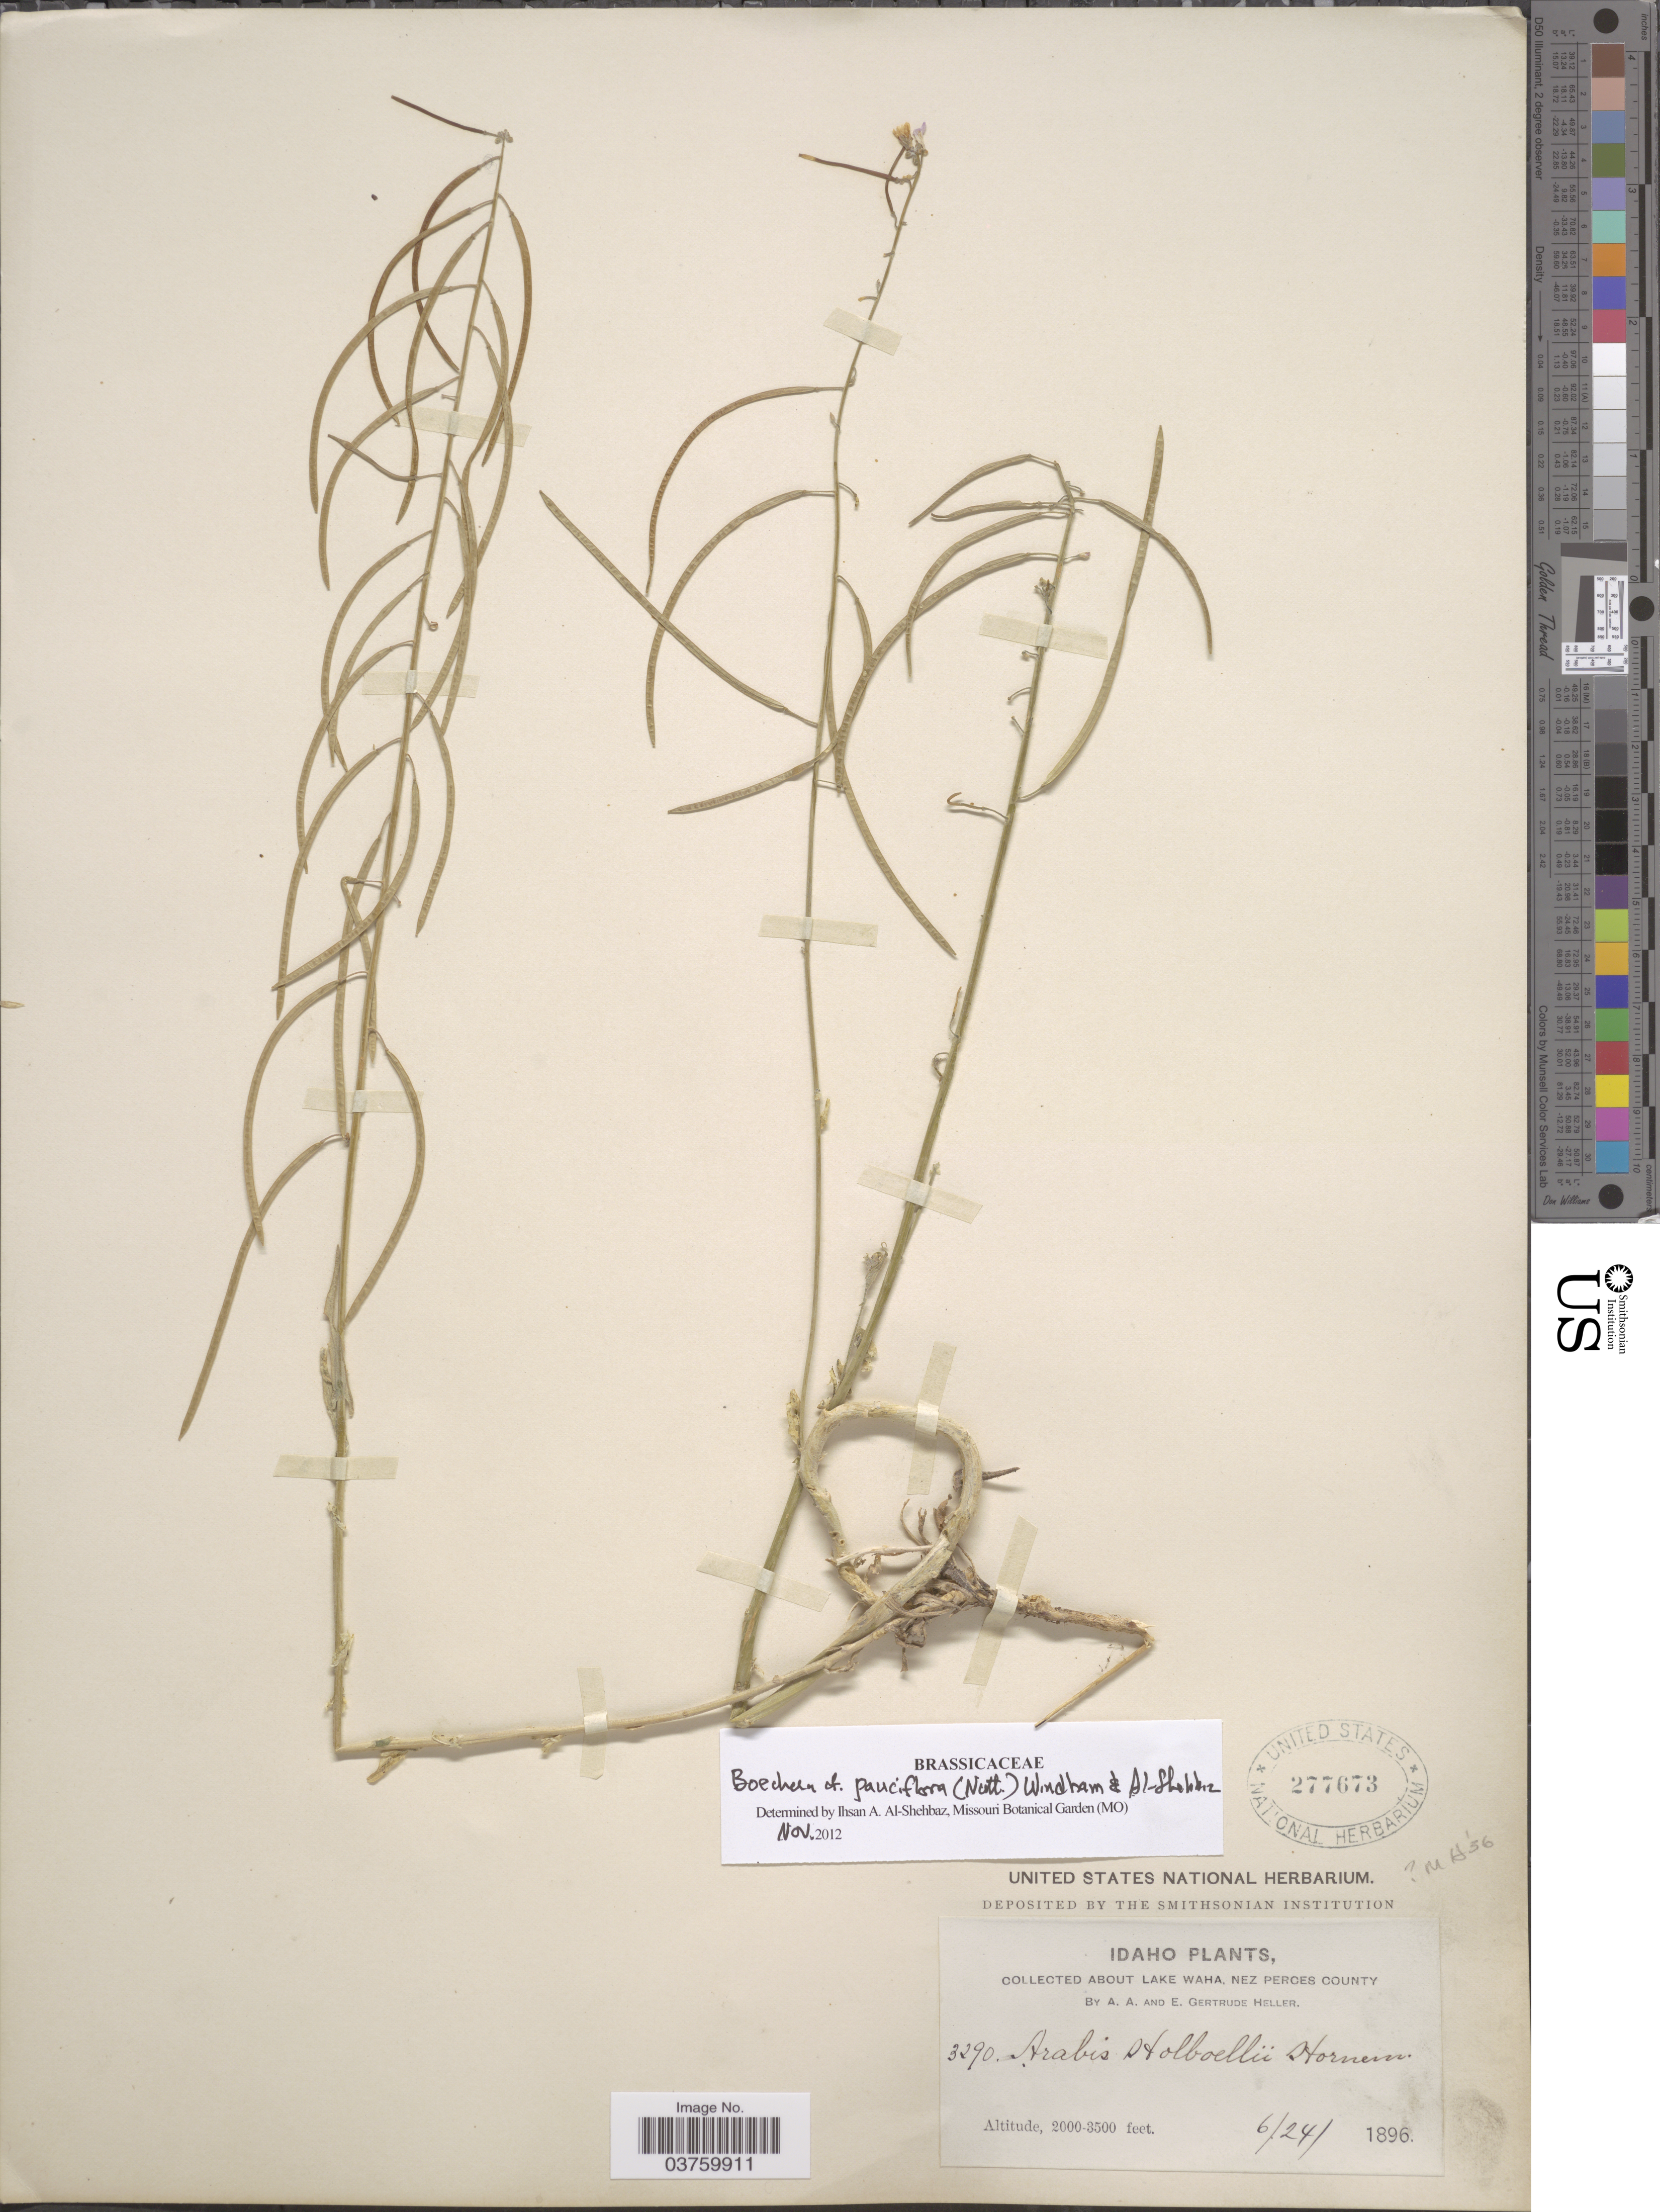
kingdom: Plantae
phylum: Tracheophyta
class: Magnoliopsida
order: Brassicales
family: Brassicaceae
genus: Boechera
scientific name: Boechera pauciflora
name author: (Nutt.) Windham & Al-Shehbaz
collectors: A. A. Heller & E. G. Heller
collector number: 3290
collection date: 1896-06-24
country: United States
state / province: Idaho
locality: About Lake Waha, Nez Perces County.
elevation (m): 610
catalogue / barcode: US 277673